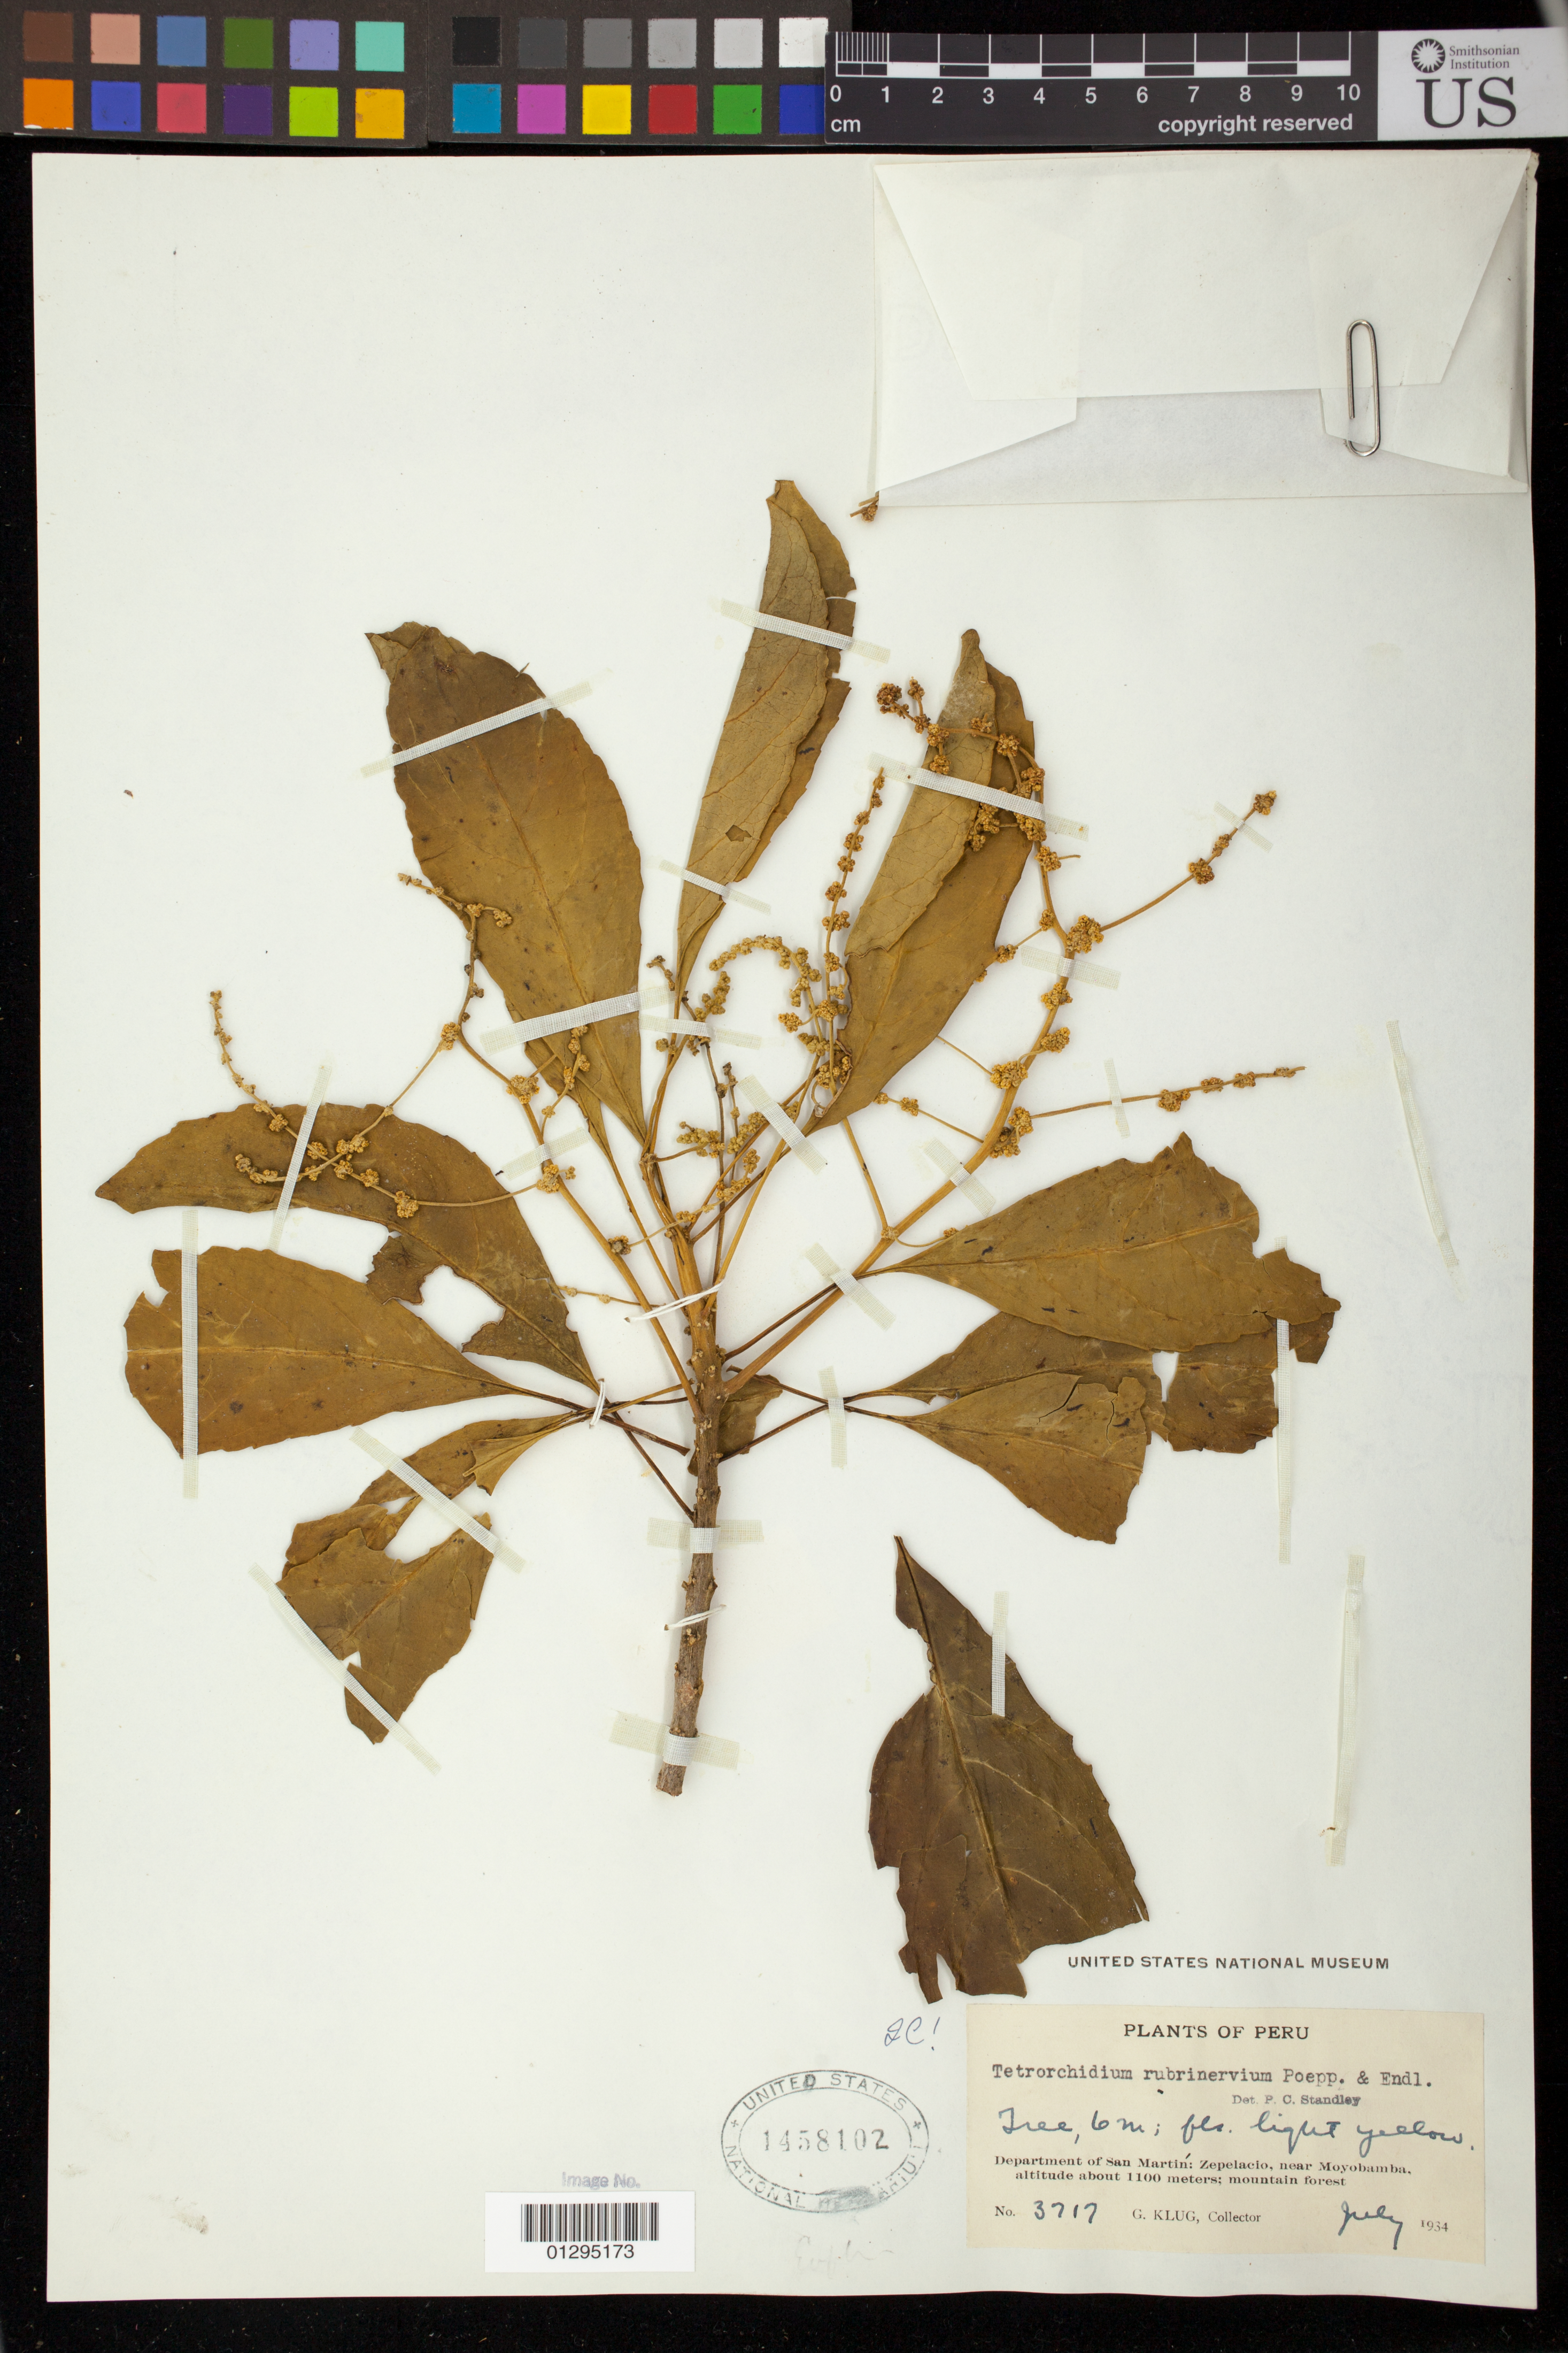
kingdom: Plantae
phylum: Tracheophyta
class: Magnoliopsida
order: Malpighiales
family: Euphorbiaceae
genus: Tetrorchidium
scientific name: Tetrorchidium rubrivenium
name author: Poepp.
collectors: G. Klug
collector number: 3717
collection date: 1934-07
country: Peru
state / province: San Martín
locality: Zepelacio, near Moyobamba.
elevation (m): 1100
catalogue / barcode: US 1458102